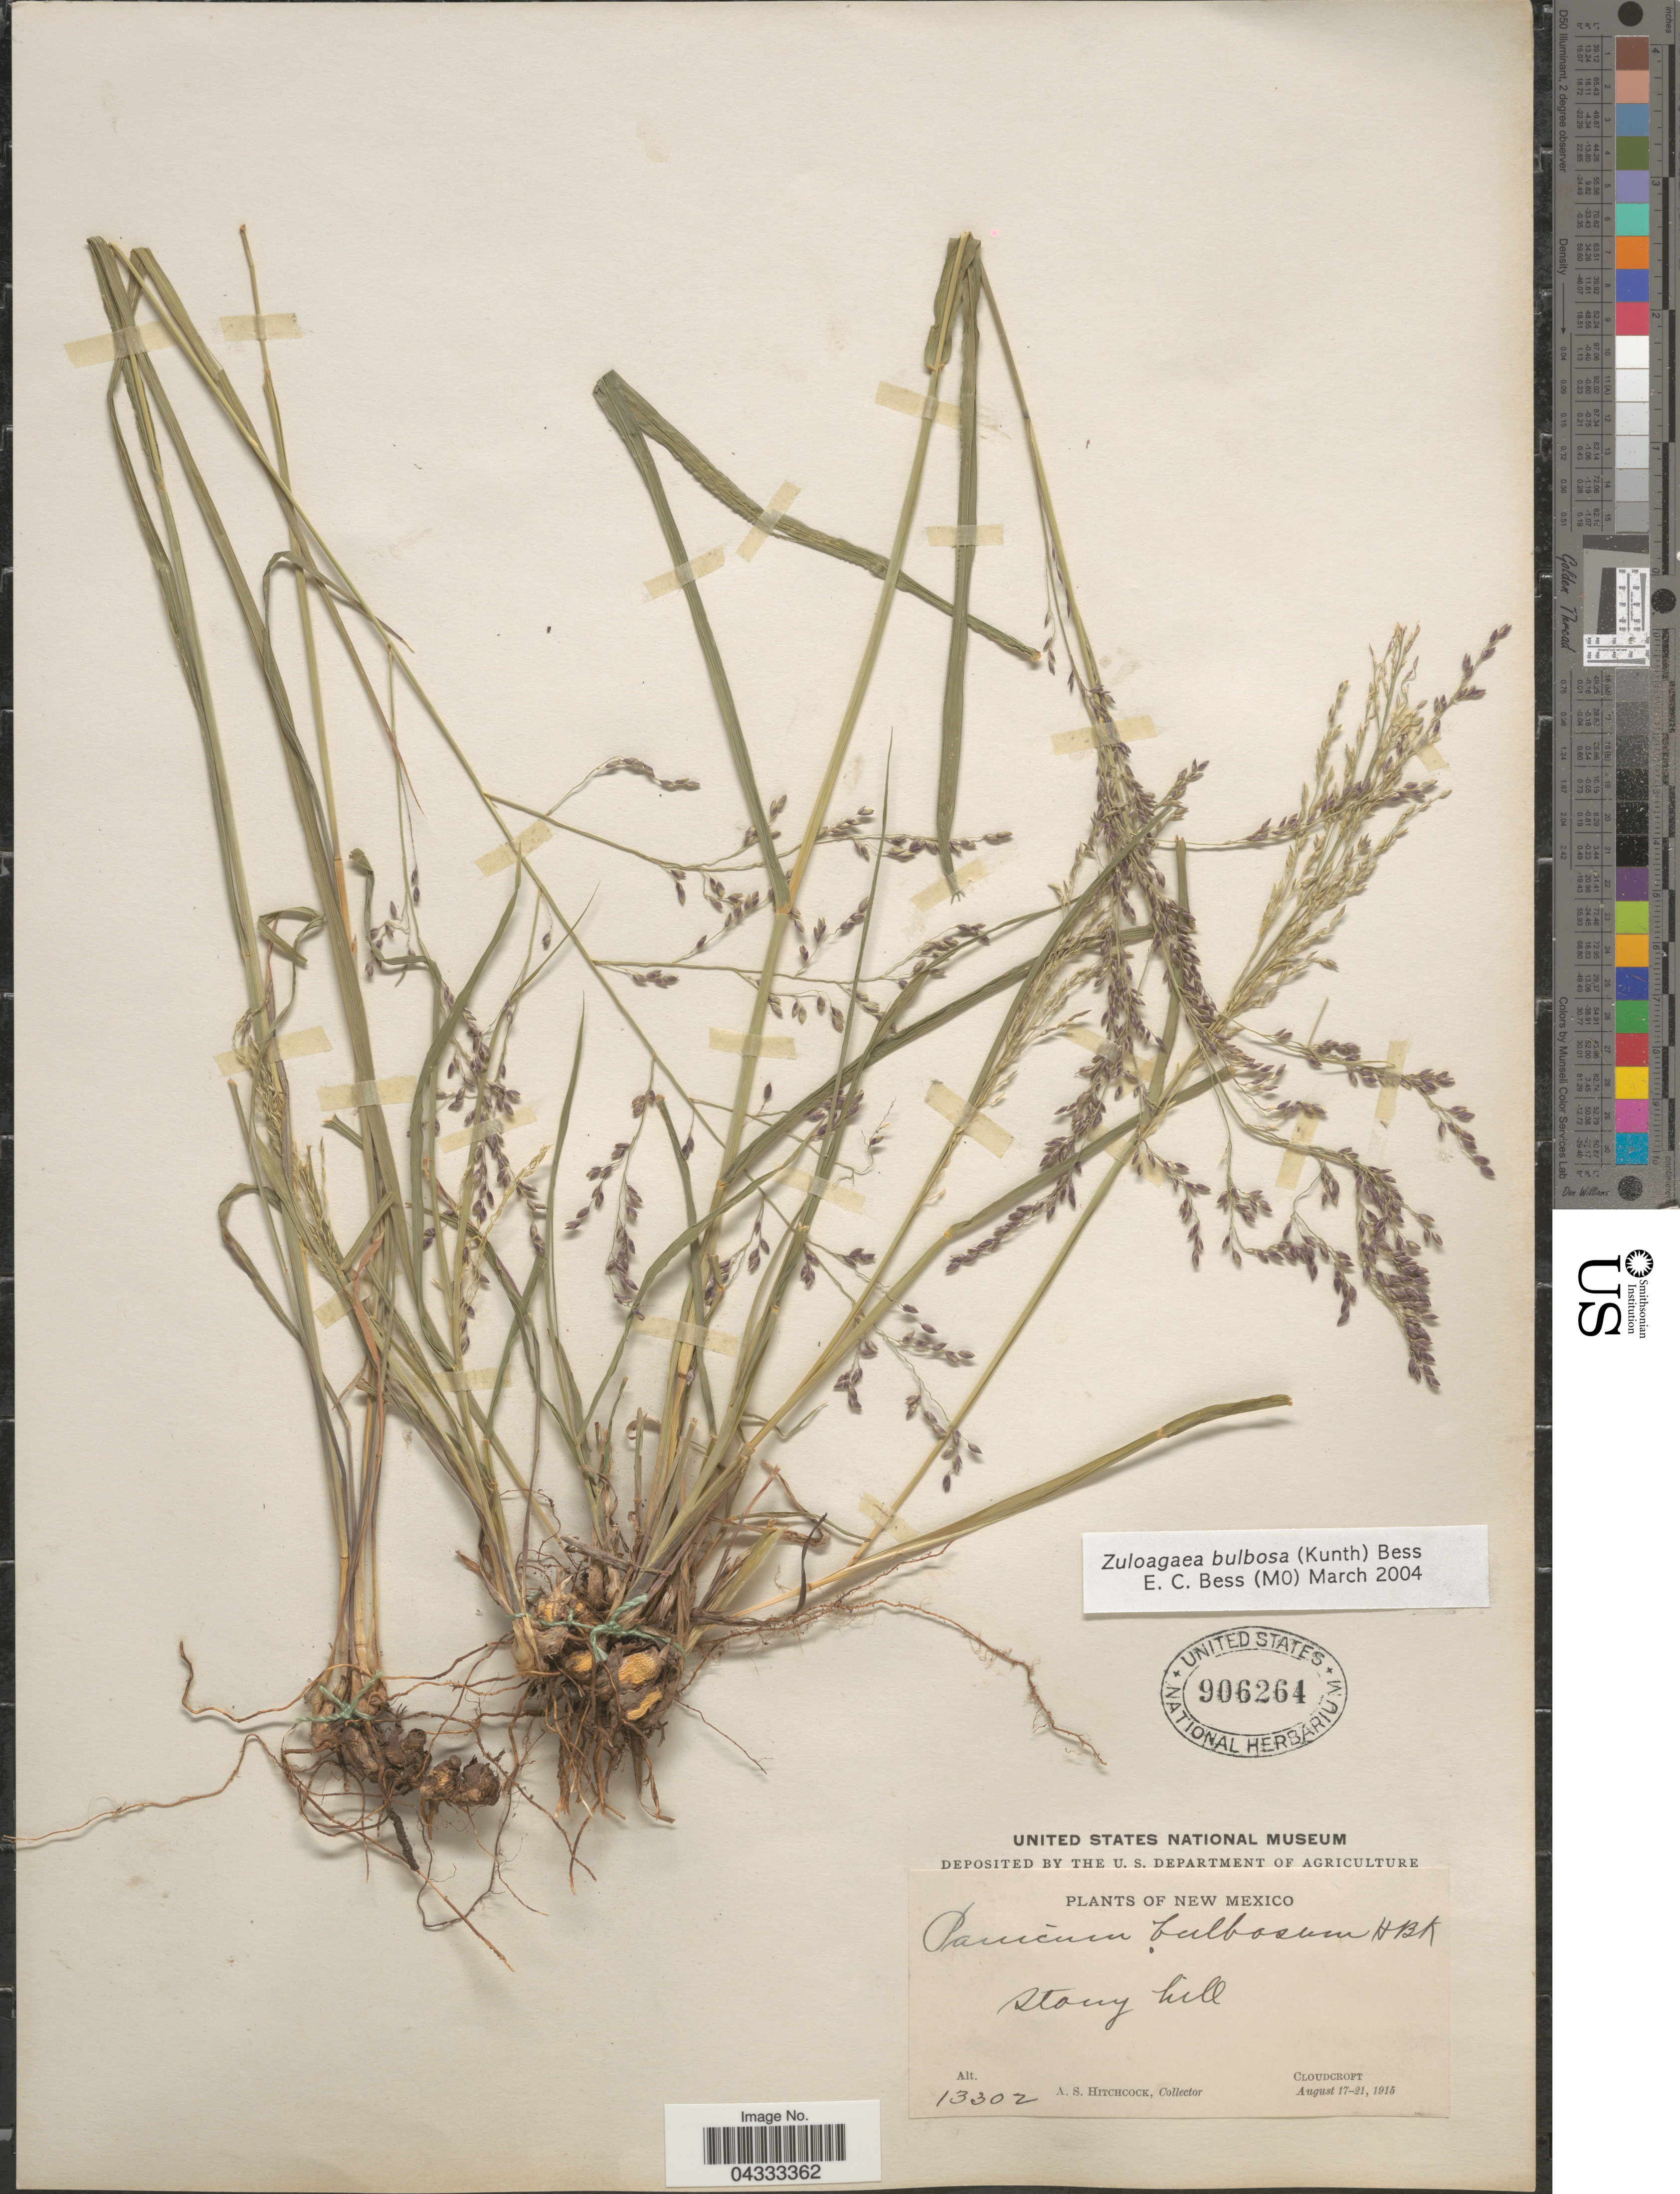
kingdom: Plantae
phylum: Tracheophyta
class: Liliopsida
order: Poales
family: Poaceae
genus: Zuloagaea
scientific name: Zuloagaea bulbosa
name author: (Kunth) E. Bess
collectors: A. S. Hitchcock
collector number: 13302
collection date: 1915-08-17/1915-08-21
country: United States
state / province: New Mexico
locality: Stony hill. Cloudcroft.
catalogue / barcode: US 906264